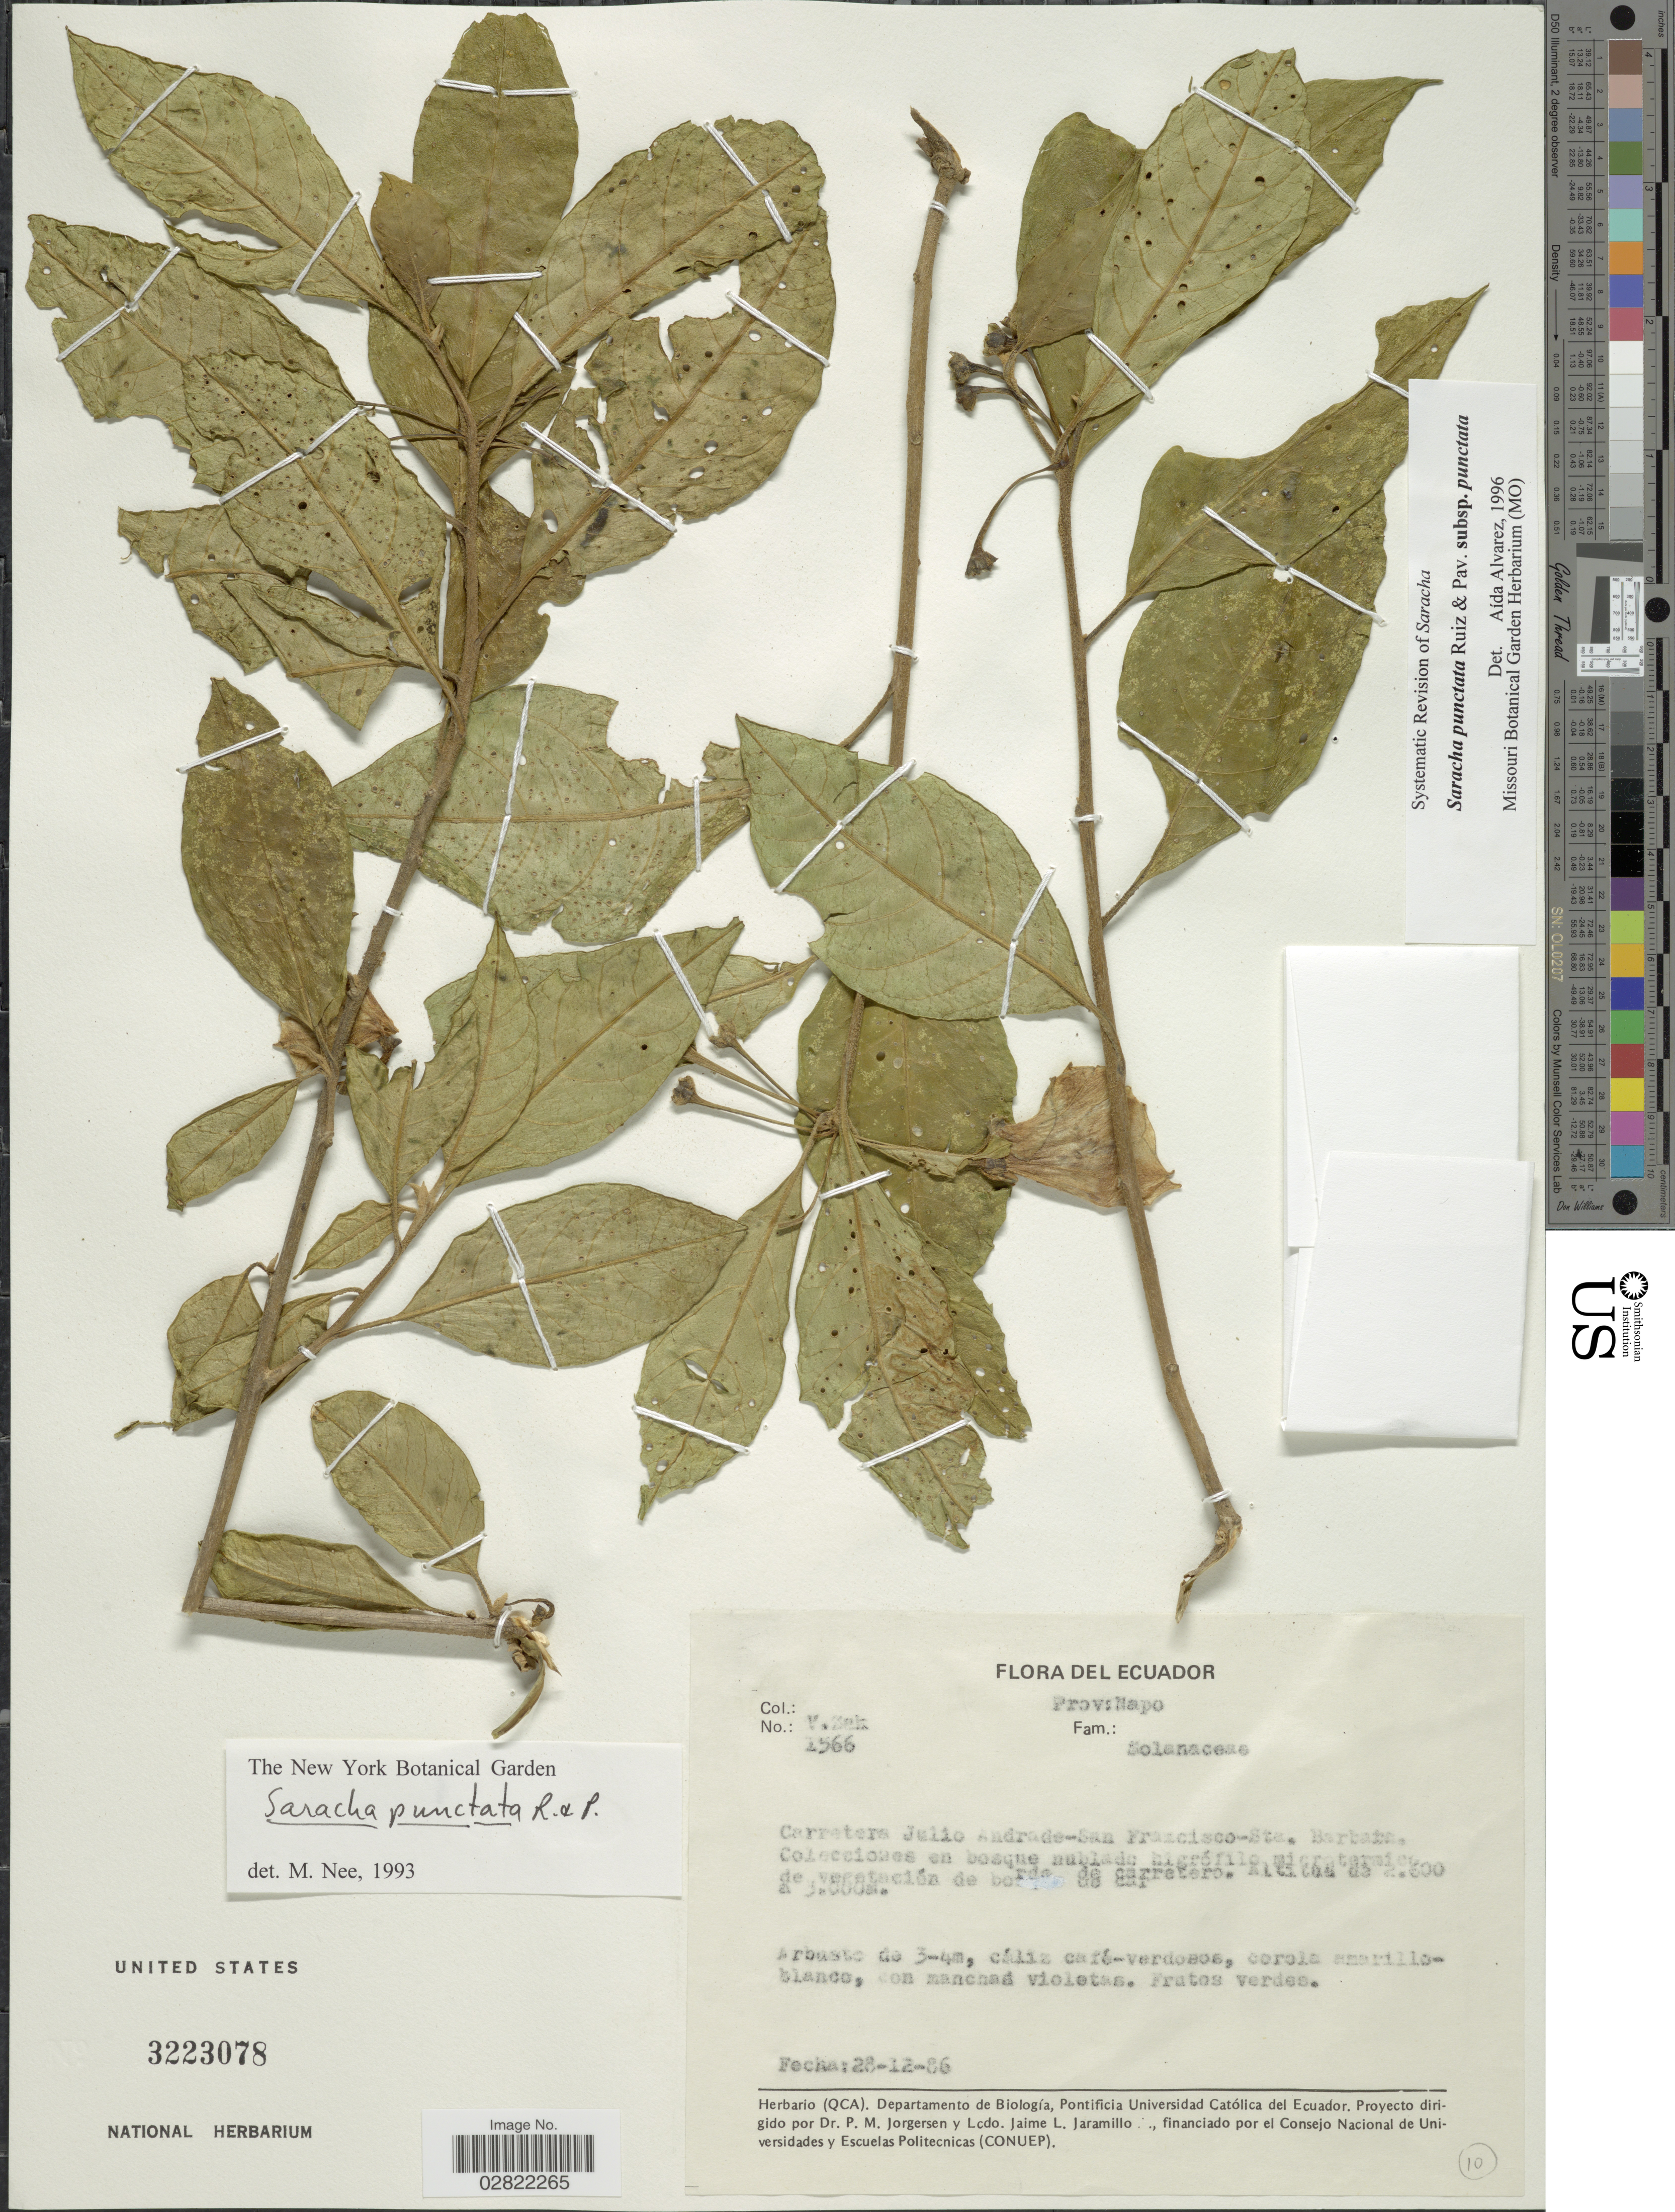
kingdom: Plantae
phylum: Tracheophyta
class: Magnoliopsida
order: Solanales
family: Solanaceae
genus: Saracha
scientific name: Saracha punctata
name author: Ruiz & Pav.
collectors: V. Zak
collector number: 1566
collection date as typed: Transcribed d/m/y: 28/12/86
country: Ecuador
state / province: Napo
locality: Prov.: Napo, Carretera Julio Andrade-San Francisco-Sta. Barbara.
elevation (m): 2500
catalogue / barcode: US 3223078